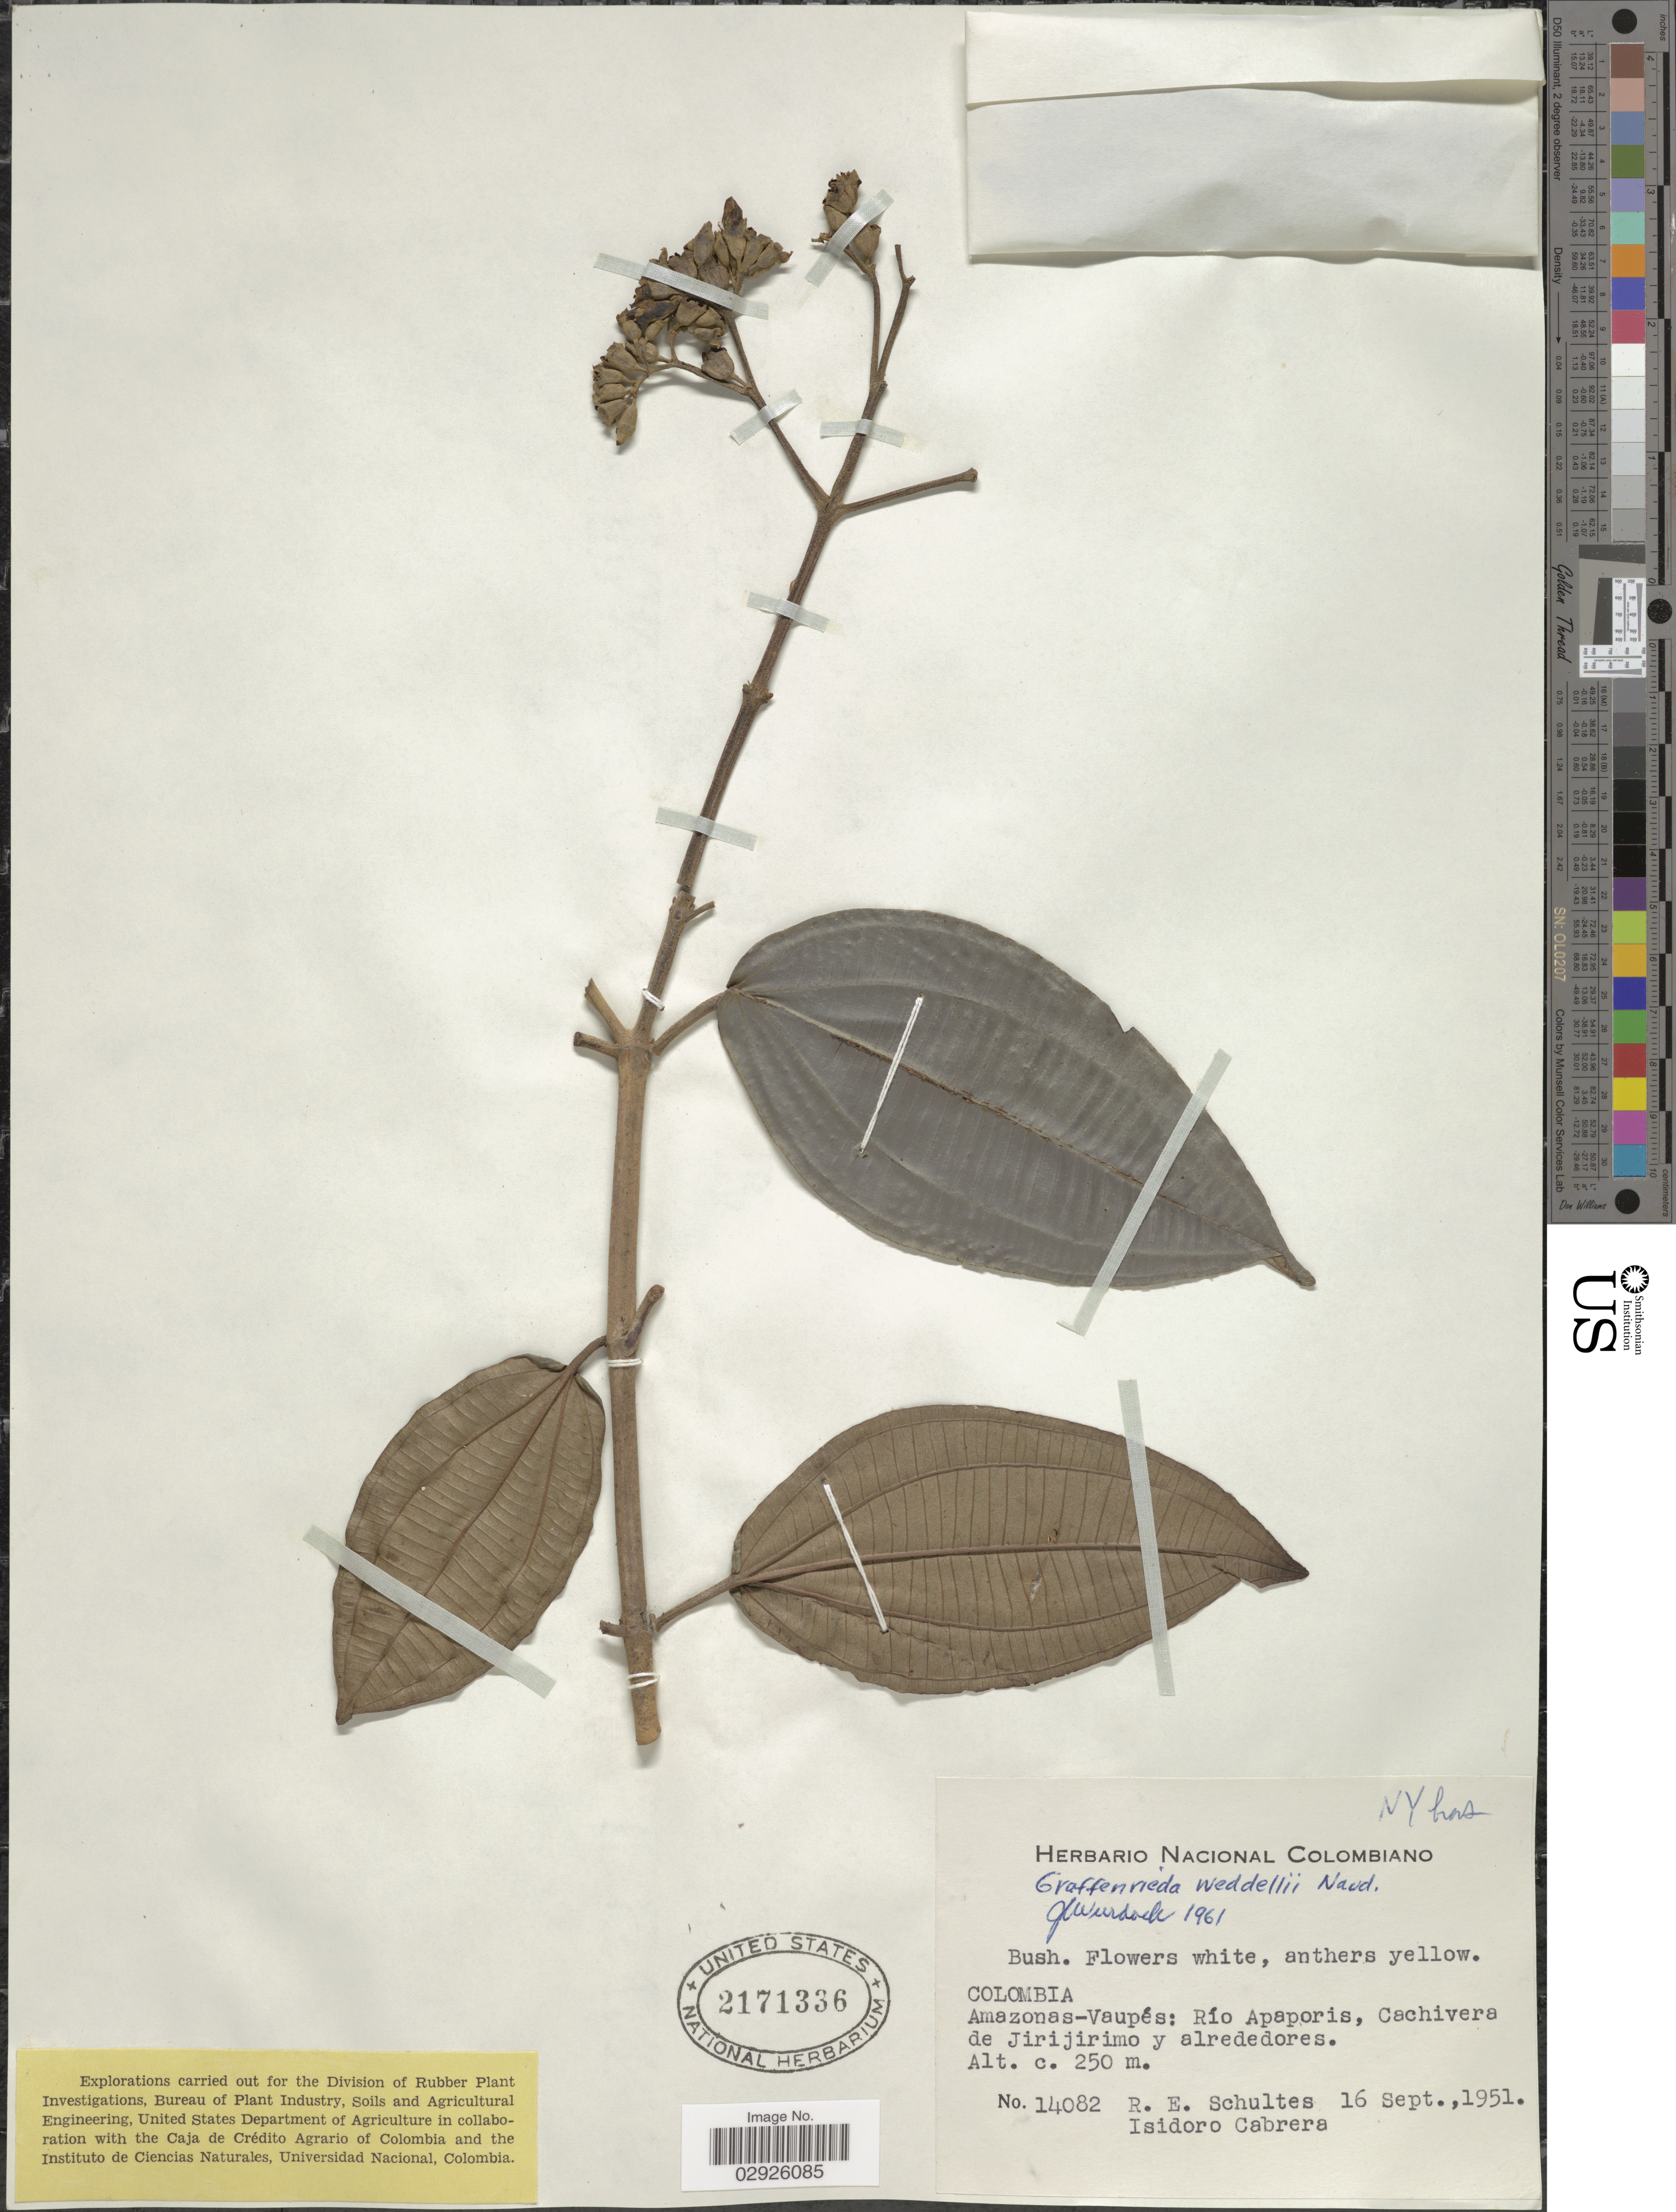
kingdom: Plantae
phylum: Tracheophyta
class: Magnoliopsida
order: Myrtales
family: Melastomataceae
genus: Graffenrieda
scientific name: Graffenrieda weddellii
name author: Naudin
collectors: R. E. Schultes & I. Cabrera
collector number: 14082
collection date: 1951-09-16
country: Colombia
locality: Amazonas-Vaupés: Río Apaporis, Cachivera de Jirijirimo y alrededores.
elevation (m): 250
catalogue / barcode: US 2171336